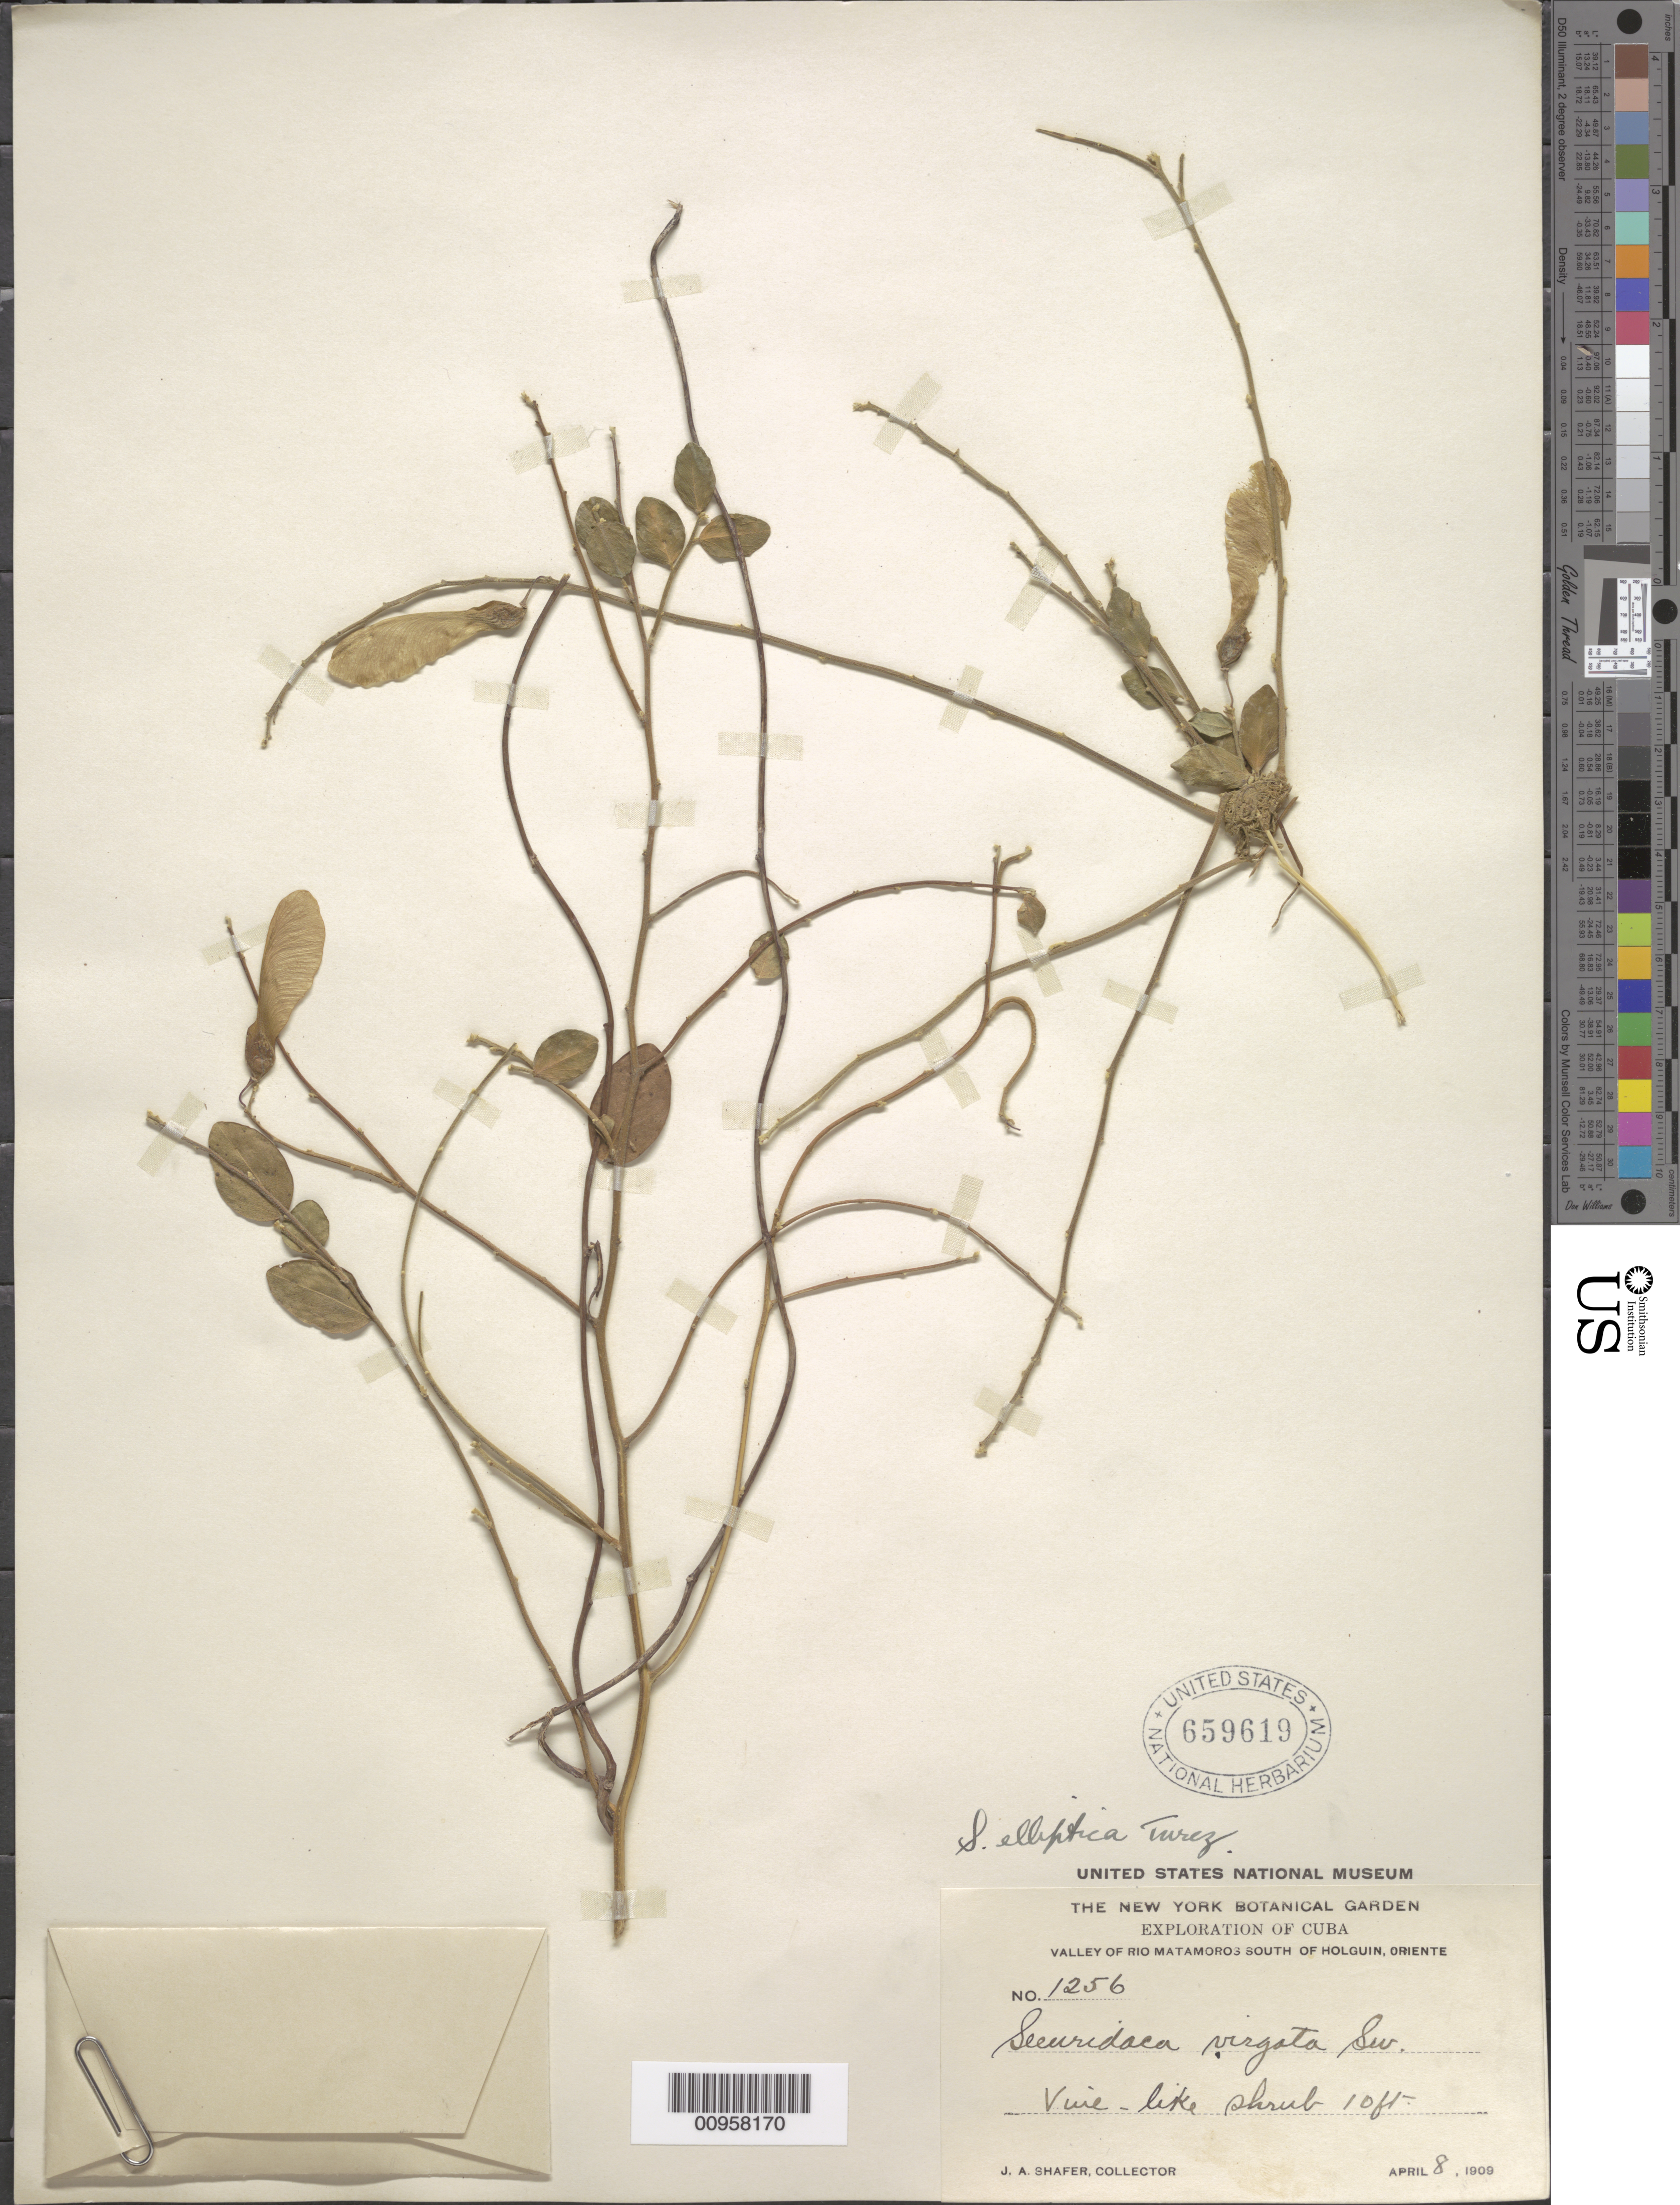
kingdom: Plantae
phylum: Tracheophyta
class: Magnoliopsida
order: Fabales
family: Polygalaceae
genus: Securidaca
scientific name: Securidaca elliptica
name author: Turcz.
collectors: J. A. Shafer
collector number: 1256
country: Cuba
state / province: Holguín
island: Cuba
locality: Valley of Rio Matamoros, S of Holguin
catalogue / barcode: US 659619